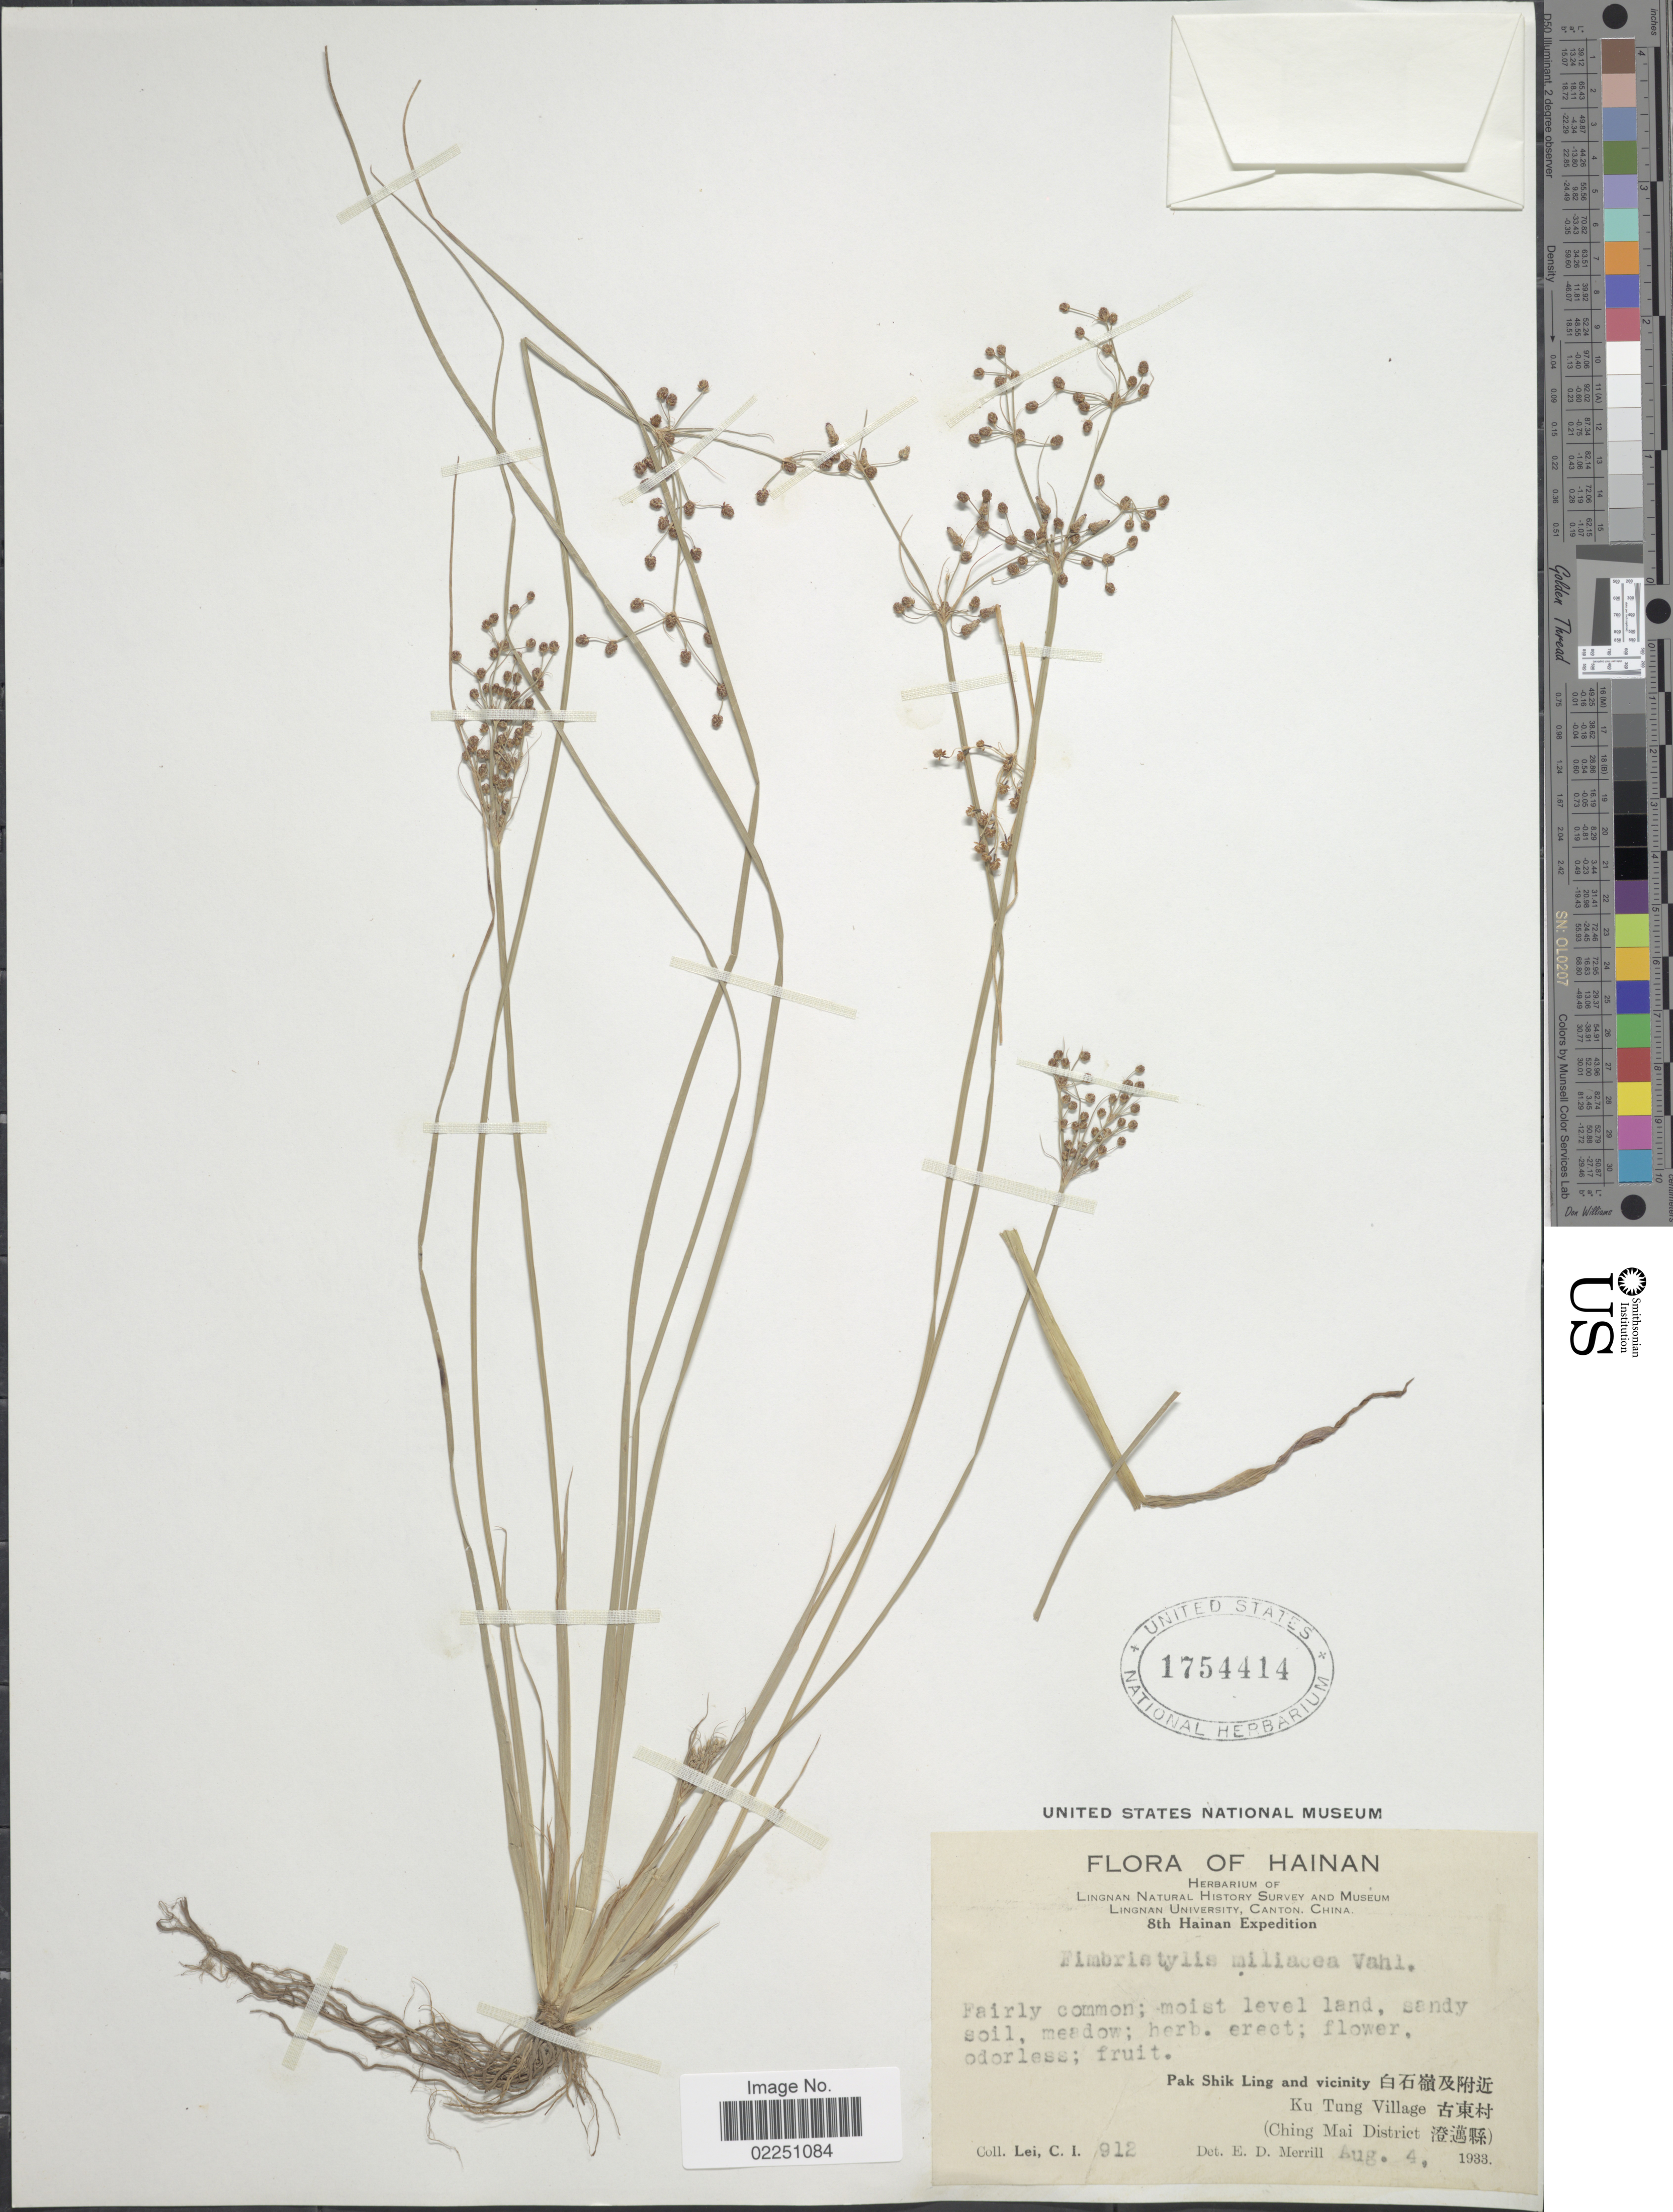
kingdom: Plantae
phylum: Tracheophyta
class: Liliopsida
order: Poales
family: Cyperaceae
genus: Fimbristylis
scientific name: Fimbristylis littoralis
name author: Gaudich.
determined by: Strong, M. T., (US), Smithsonian Institution - National Museum of Natural History (UNITED STATES)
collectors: C. I. Lei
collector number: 912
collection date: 1933-08-04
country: China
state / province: Hainan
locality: Pak Shik Ling and vicinity. Ku Tung Village (Ching Mai District)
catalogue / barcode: US 1754414